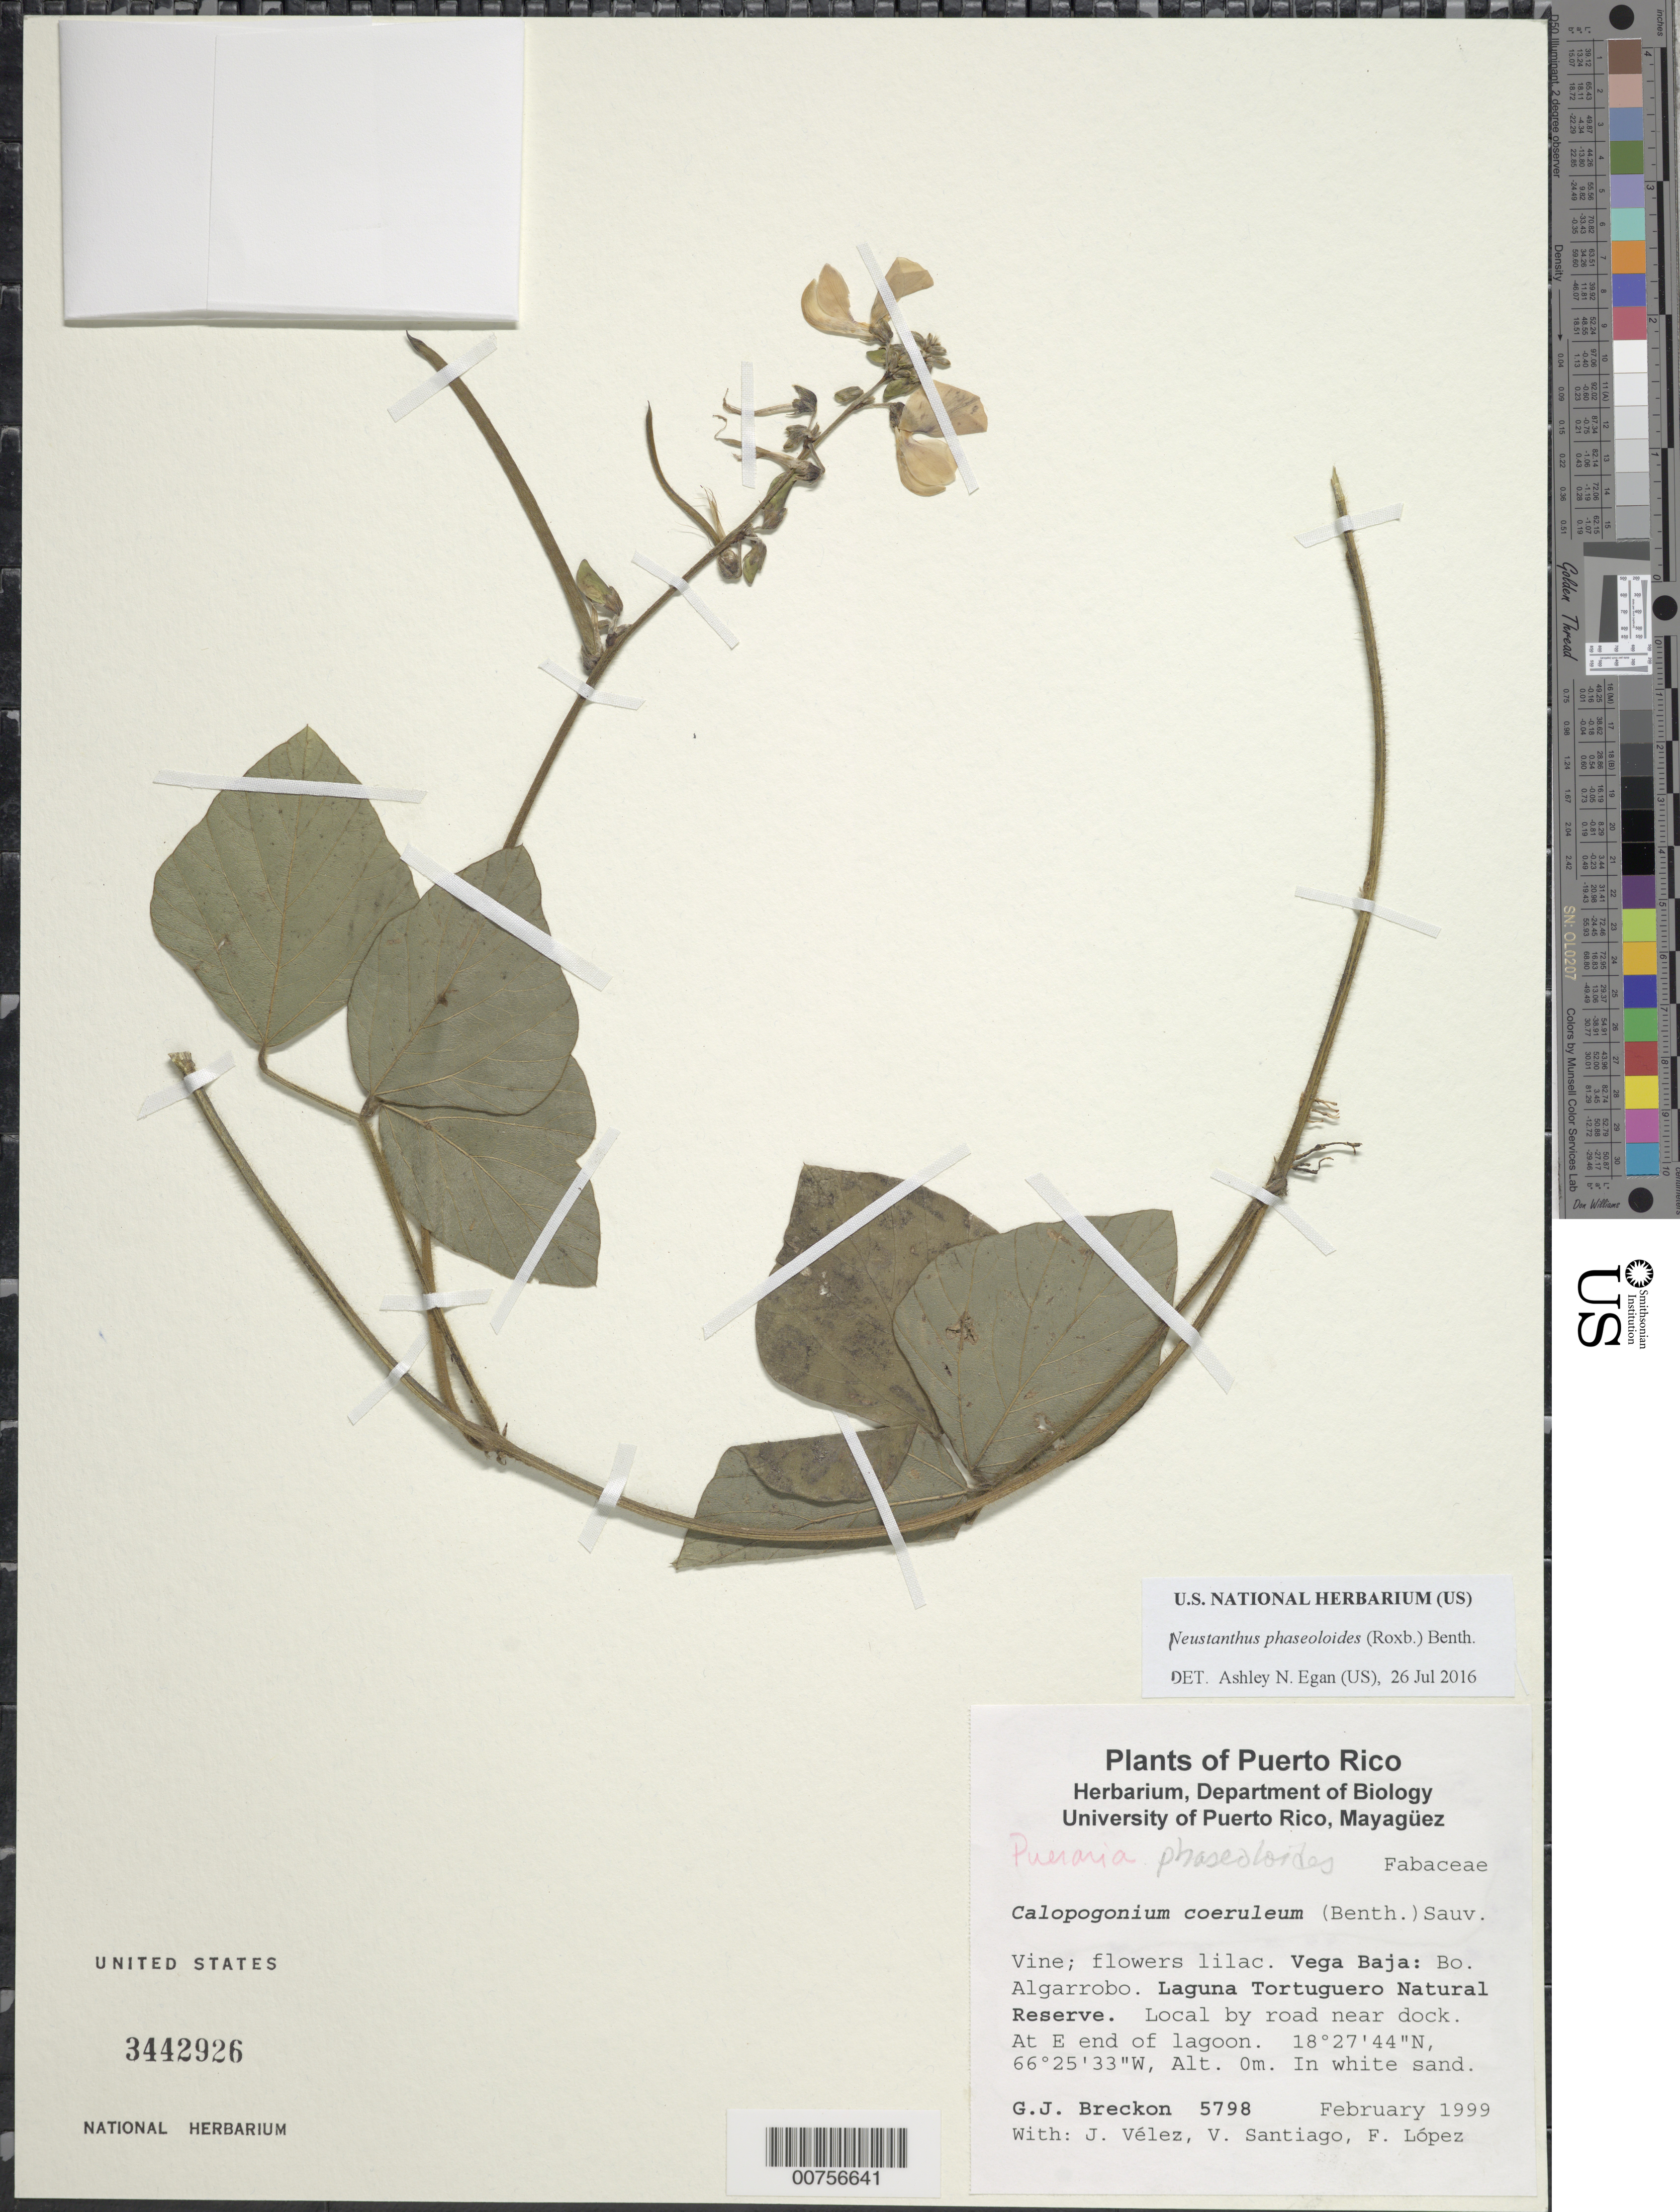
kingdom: Plantae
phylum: Tracheophyta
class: Magnoliopsida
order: Fabales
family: Fabaceae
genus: Neustanthus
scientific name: Neustanthus phaseoloides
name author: (Roxb.) Benth.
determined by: Egan, Ashley N., (US), Smithsonian Institution - National Museum of Natural History (UNITED STATES)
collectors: G. J. Breckon, J. Vélez, V. Santiago & F. López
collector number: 5798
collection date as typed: Feb 1999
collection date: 1999-02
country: Puerto Rico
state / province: Vega Baja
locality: Vega Baja: Bo. Algarrobo. Laguna Tortuguero Natural Reserve. Local by road near dock. At E end of lagoon.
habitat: In white sand.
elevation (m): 0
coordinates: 18.46222222, -66.42583333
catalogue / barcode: US 3442926